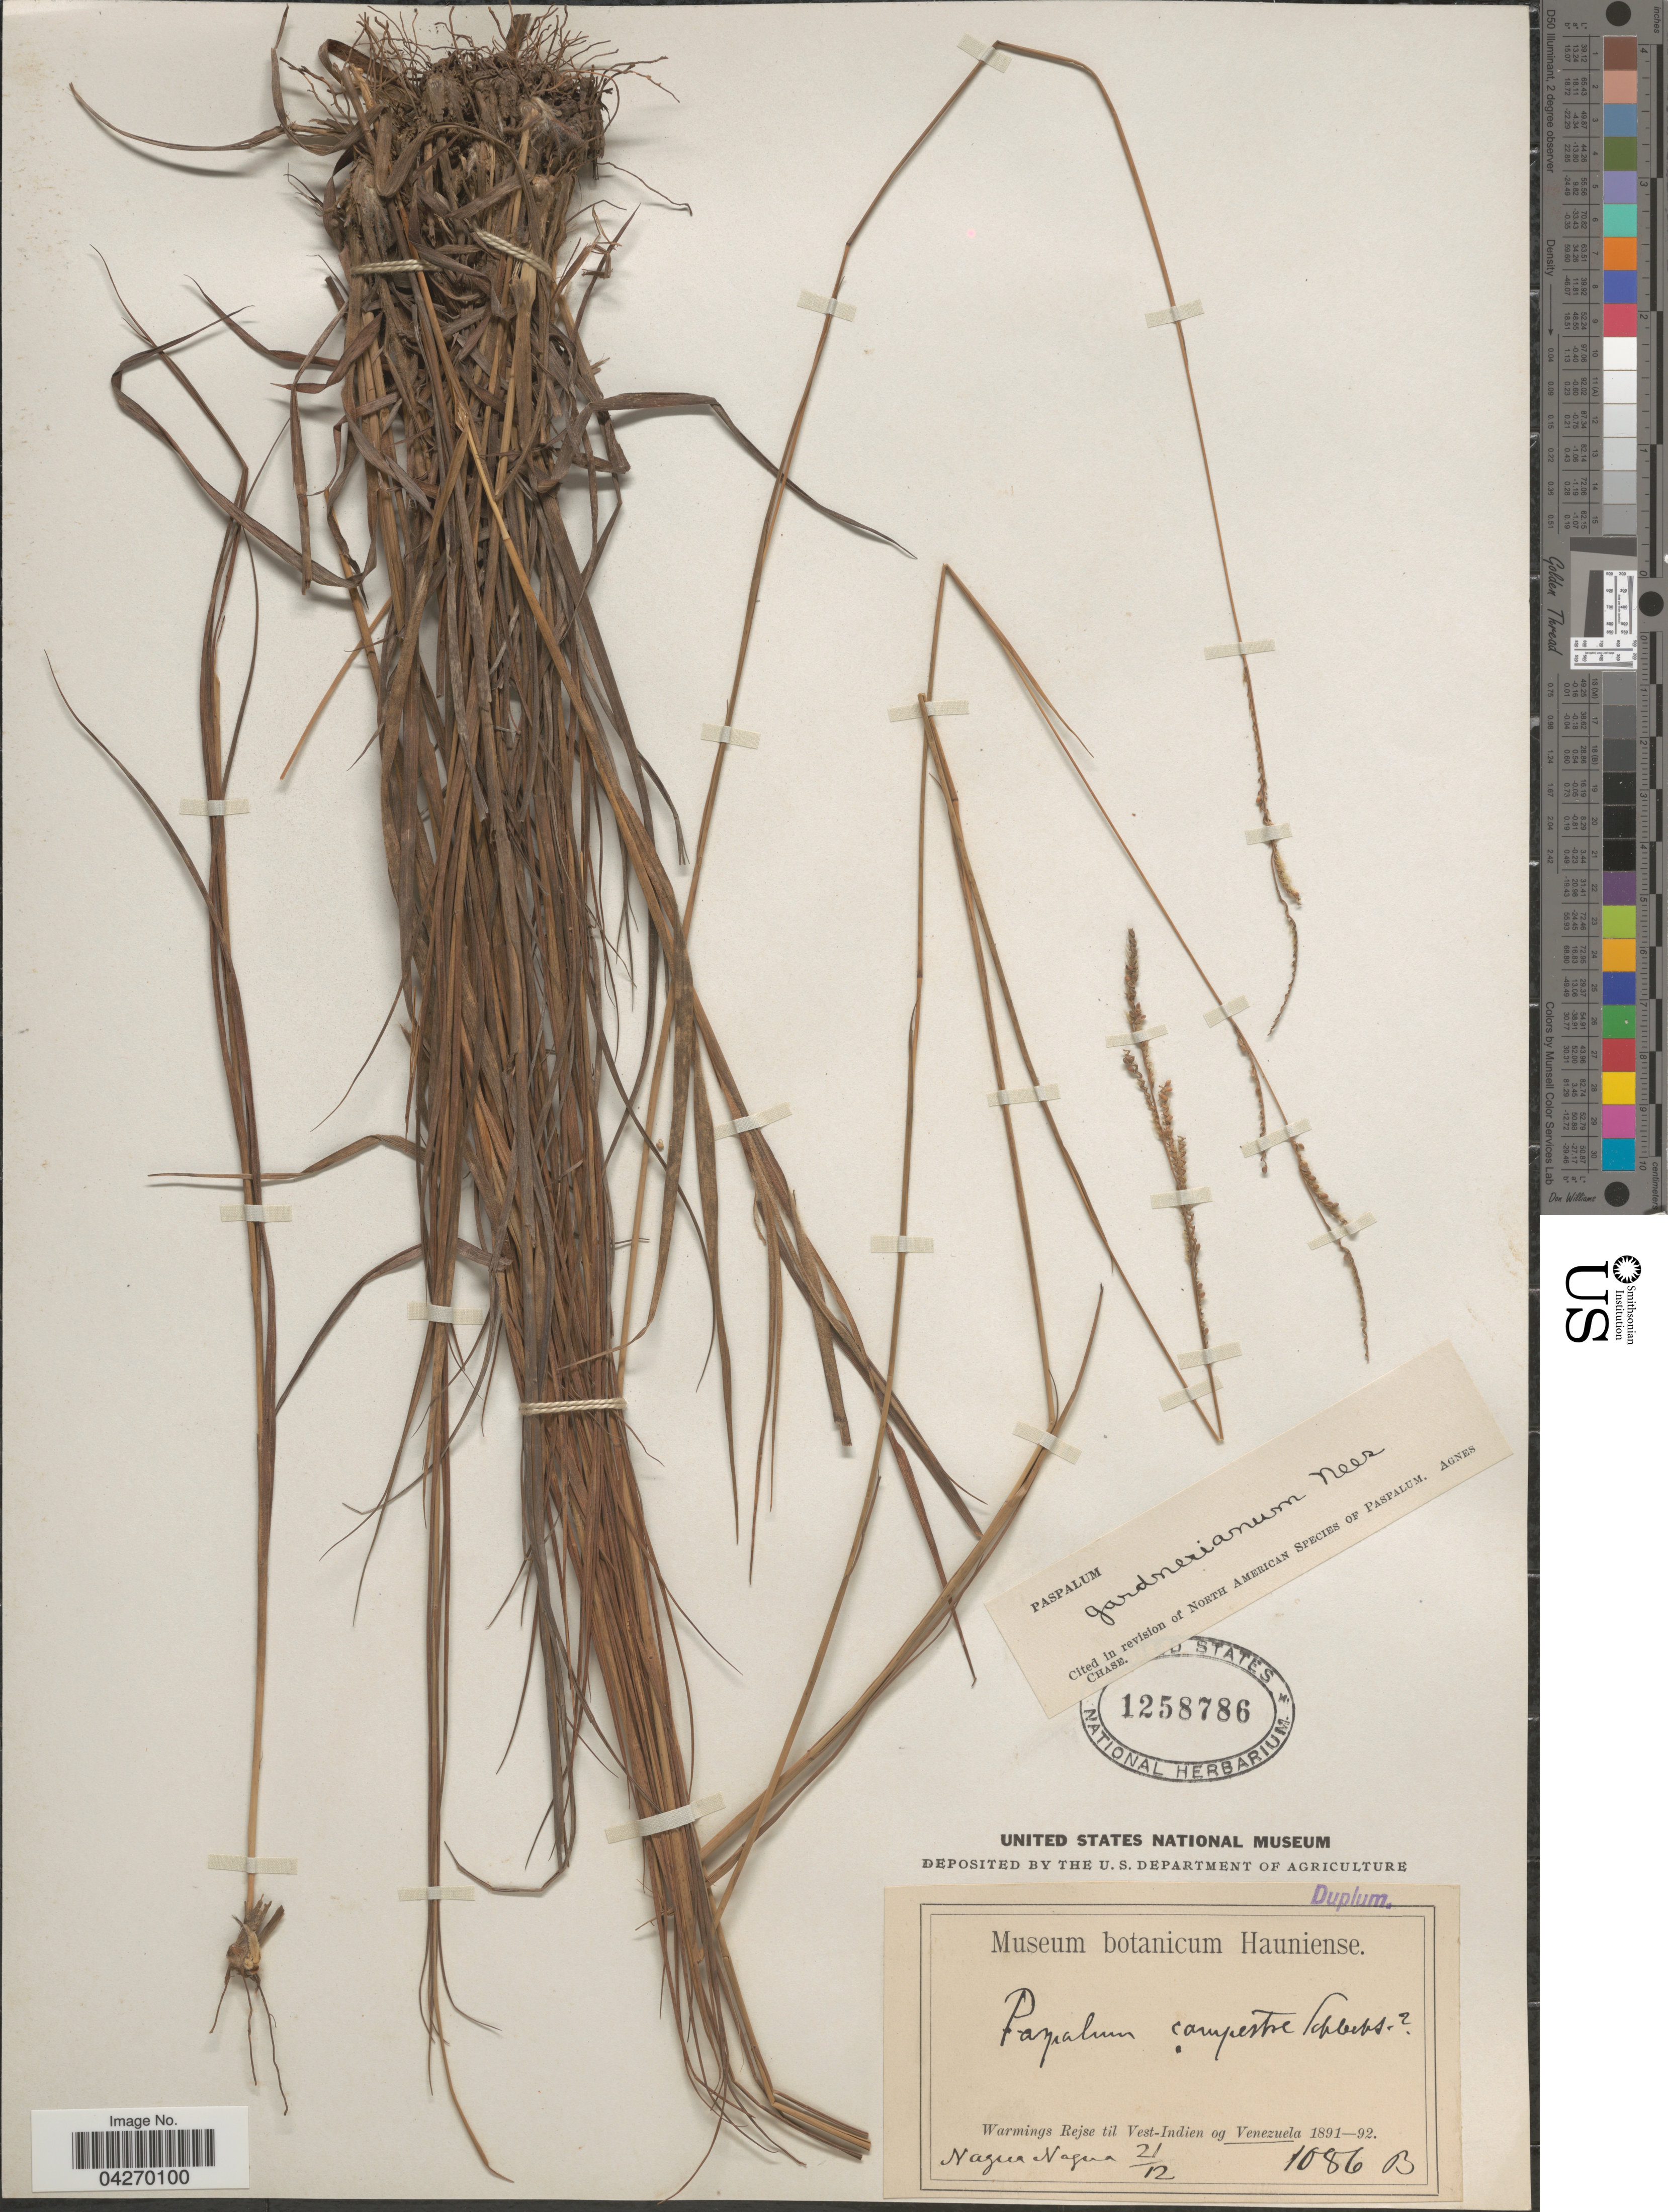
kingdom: Plantae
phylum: Tracheophyta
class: Liliopsida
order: Poales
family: Poaceae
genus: Paspalum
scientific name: Paspalum gardnerianum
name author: Nees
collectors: -. Warmings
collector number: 1086B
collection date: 1891-12-21/1892-12-21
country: Venezuela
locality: Rejse til Vest-Indien og Venezuela 1891-92. Nagua Nagua.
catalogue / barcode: US 1258786